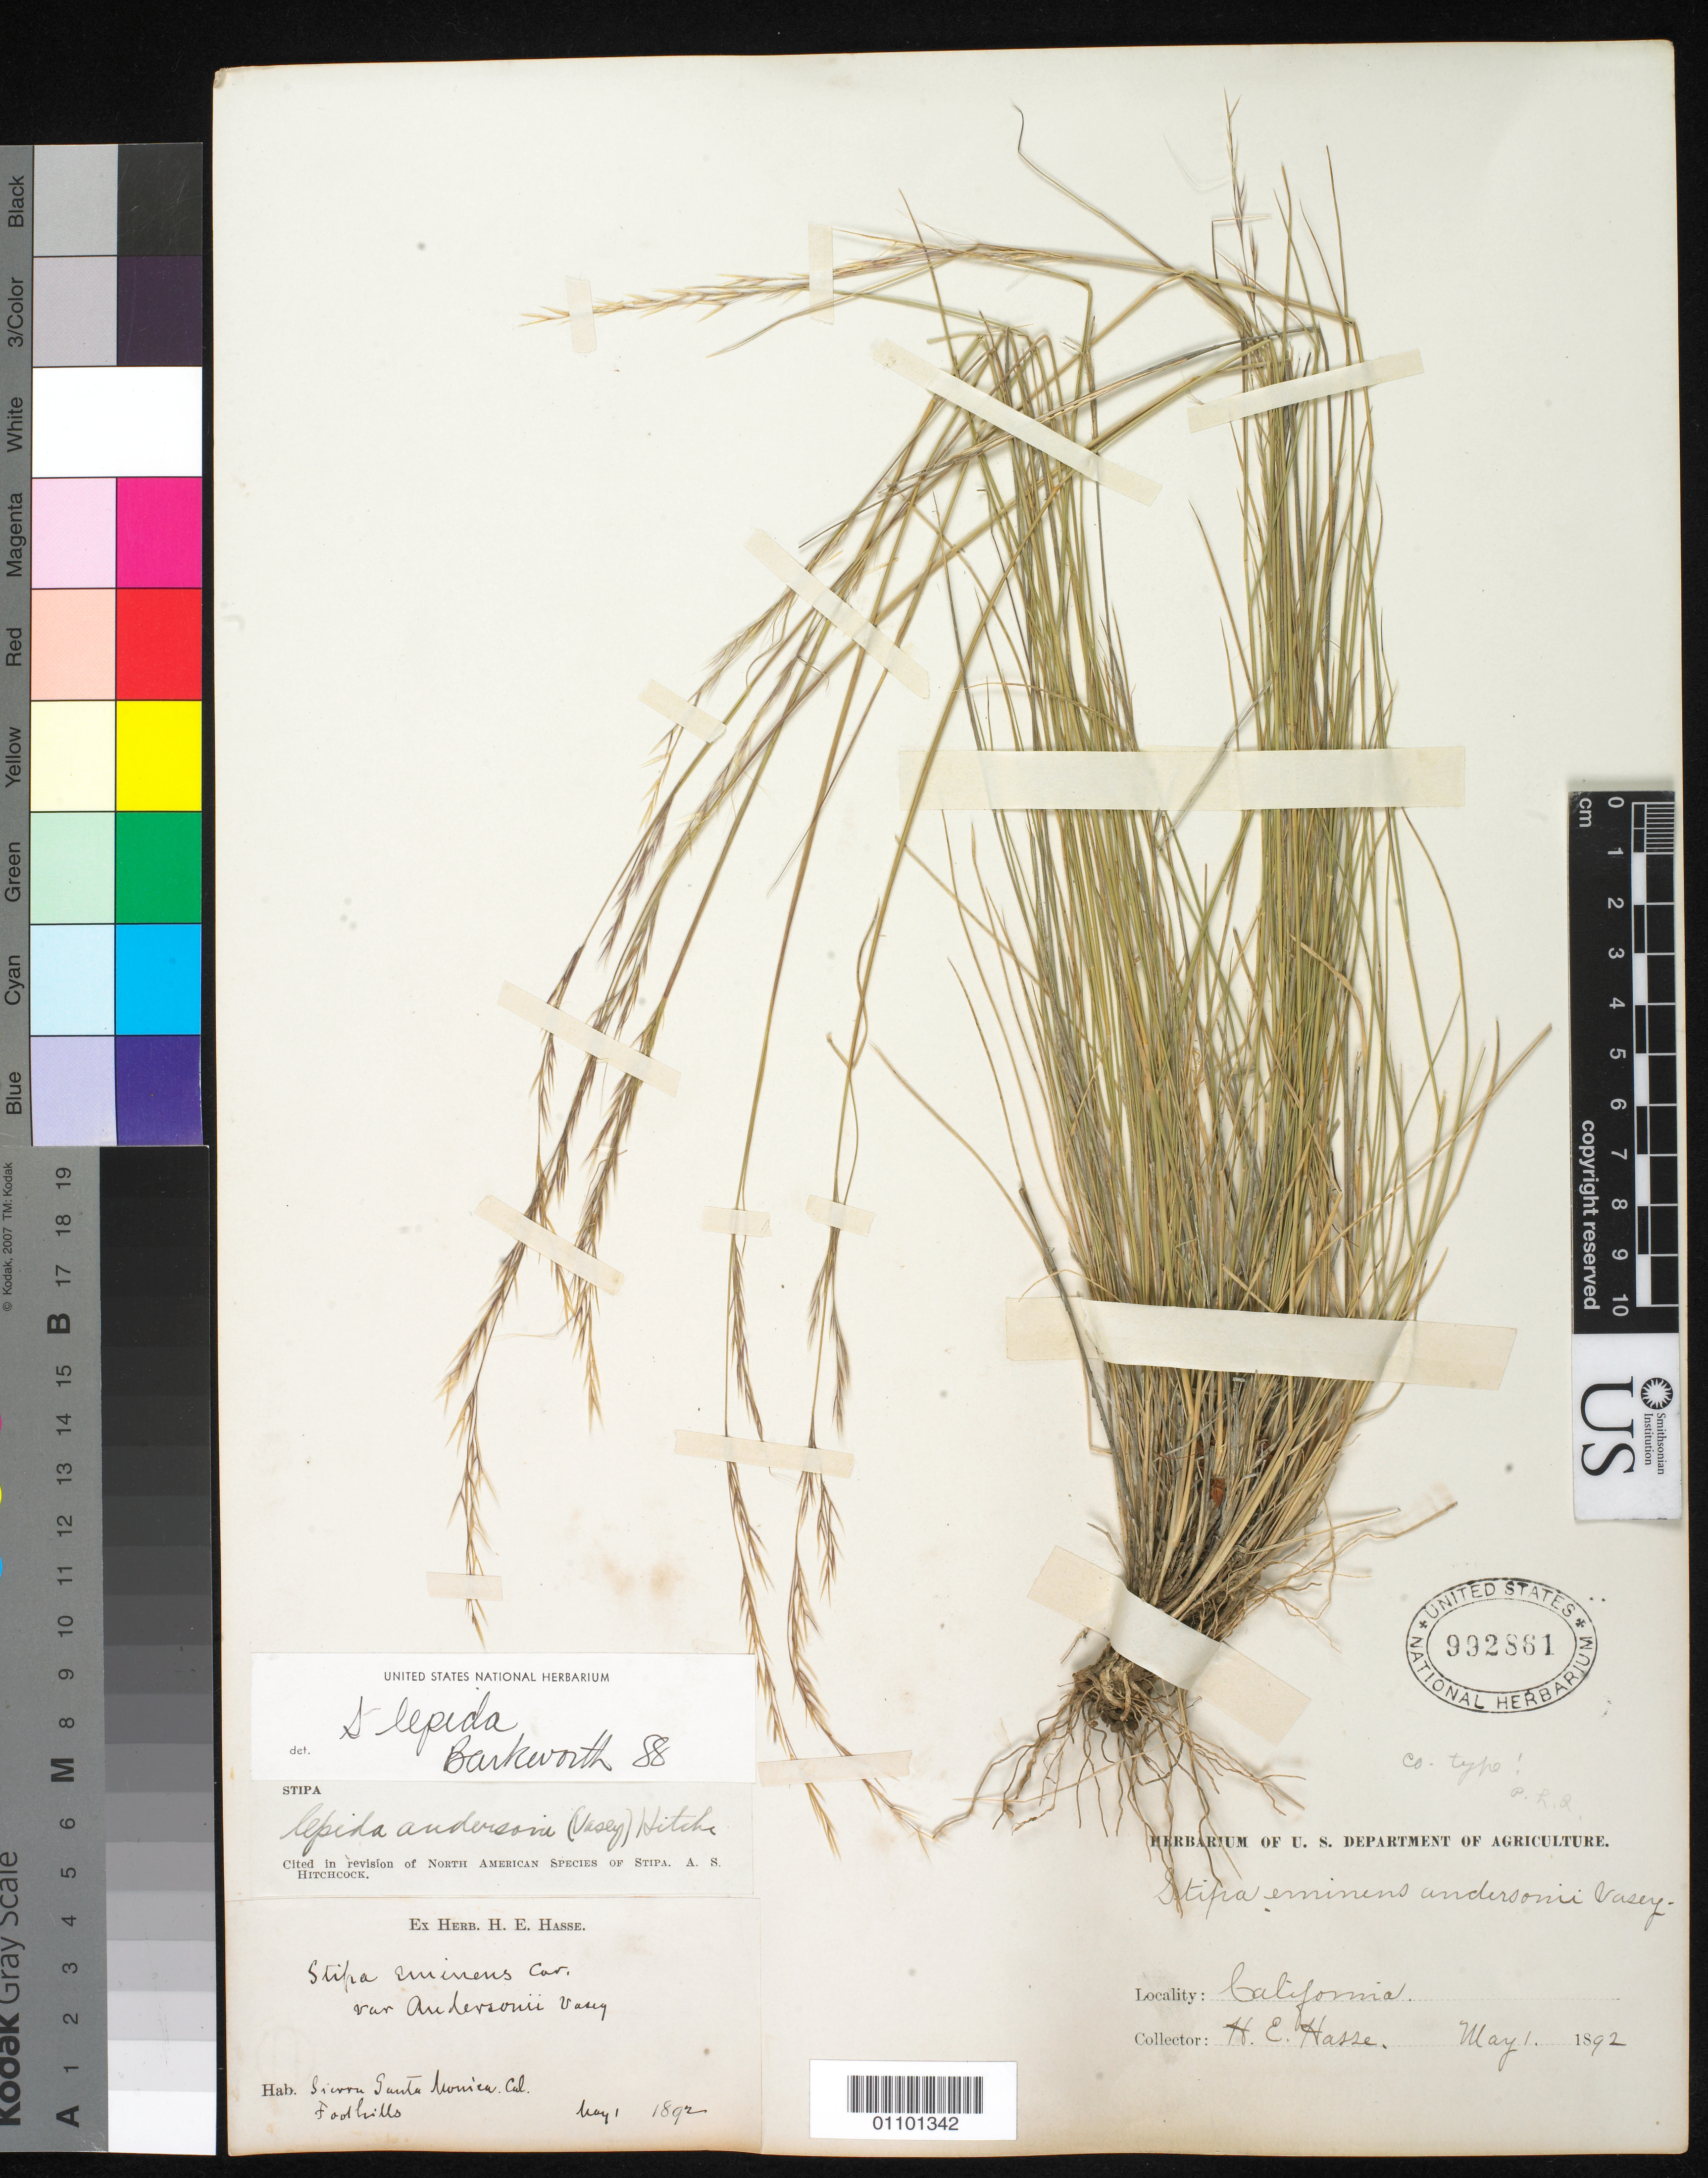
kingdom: Plantae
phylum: Tracheophyta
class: Liliopsida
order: Poales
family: Poaceae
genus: Stipa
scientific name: Stipa eminens var. andersonii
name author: Vasey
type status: Syntype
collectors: H. E. Hasse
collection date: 1892-05-01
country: United States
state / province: California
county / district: Los Angeles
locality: Santa Monica.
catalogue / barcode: US 992861